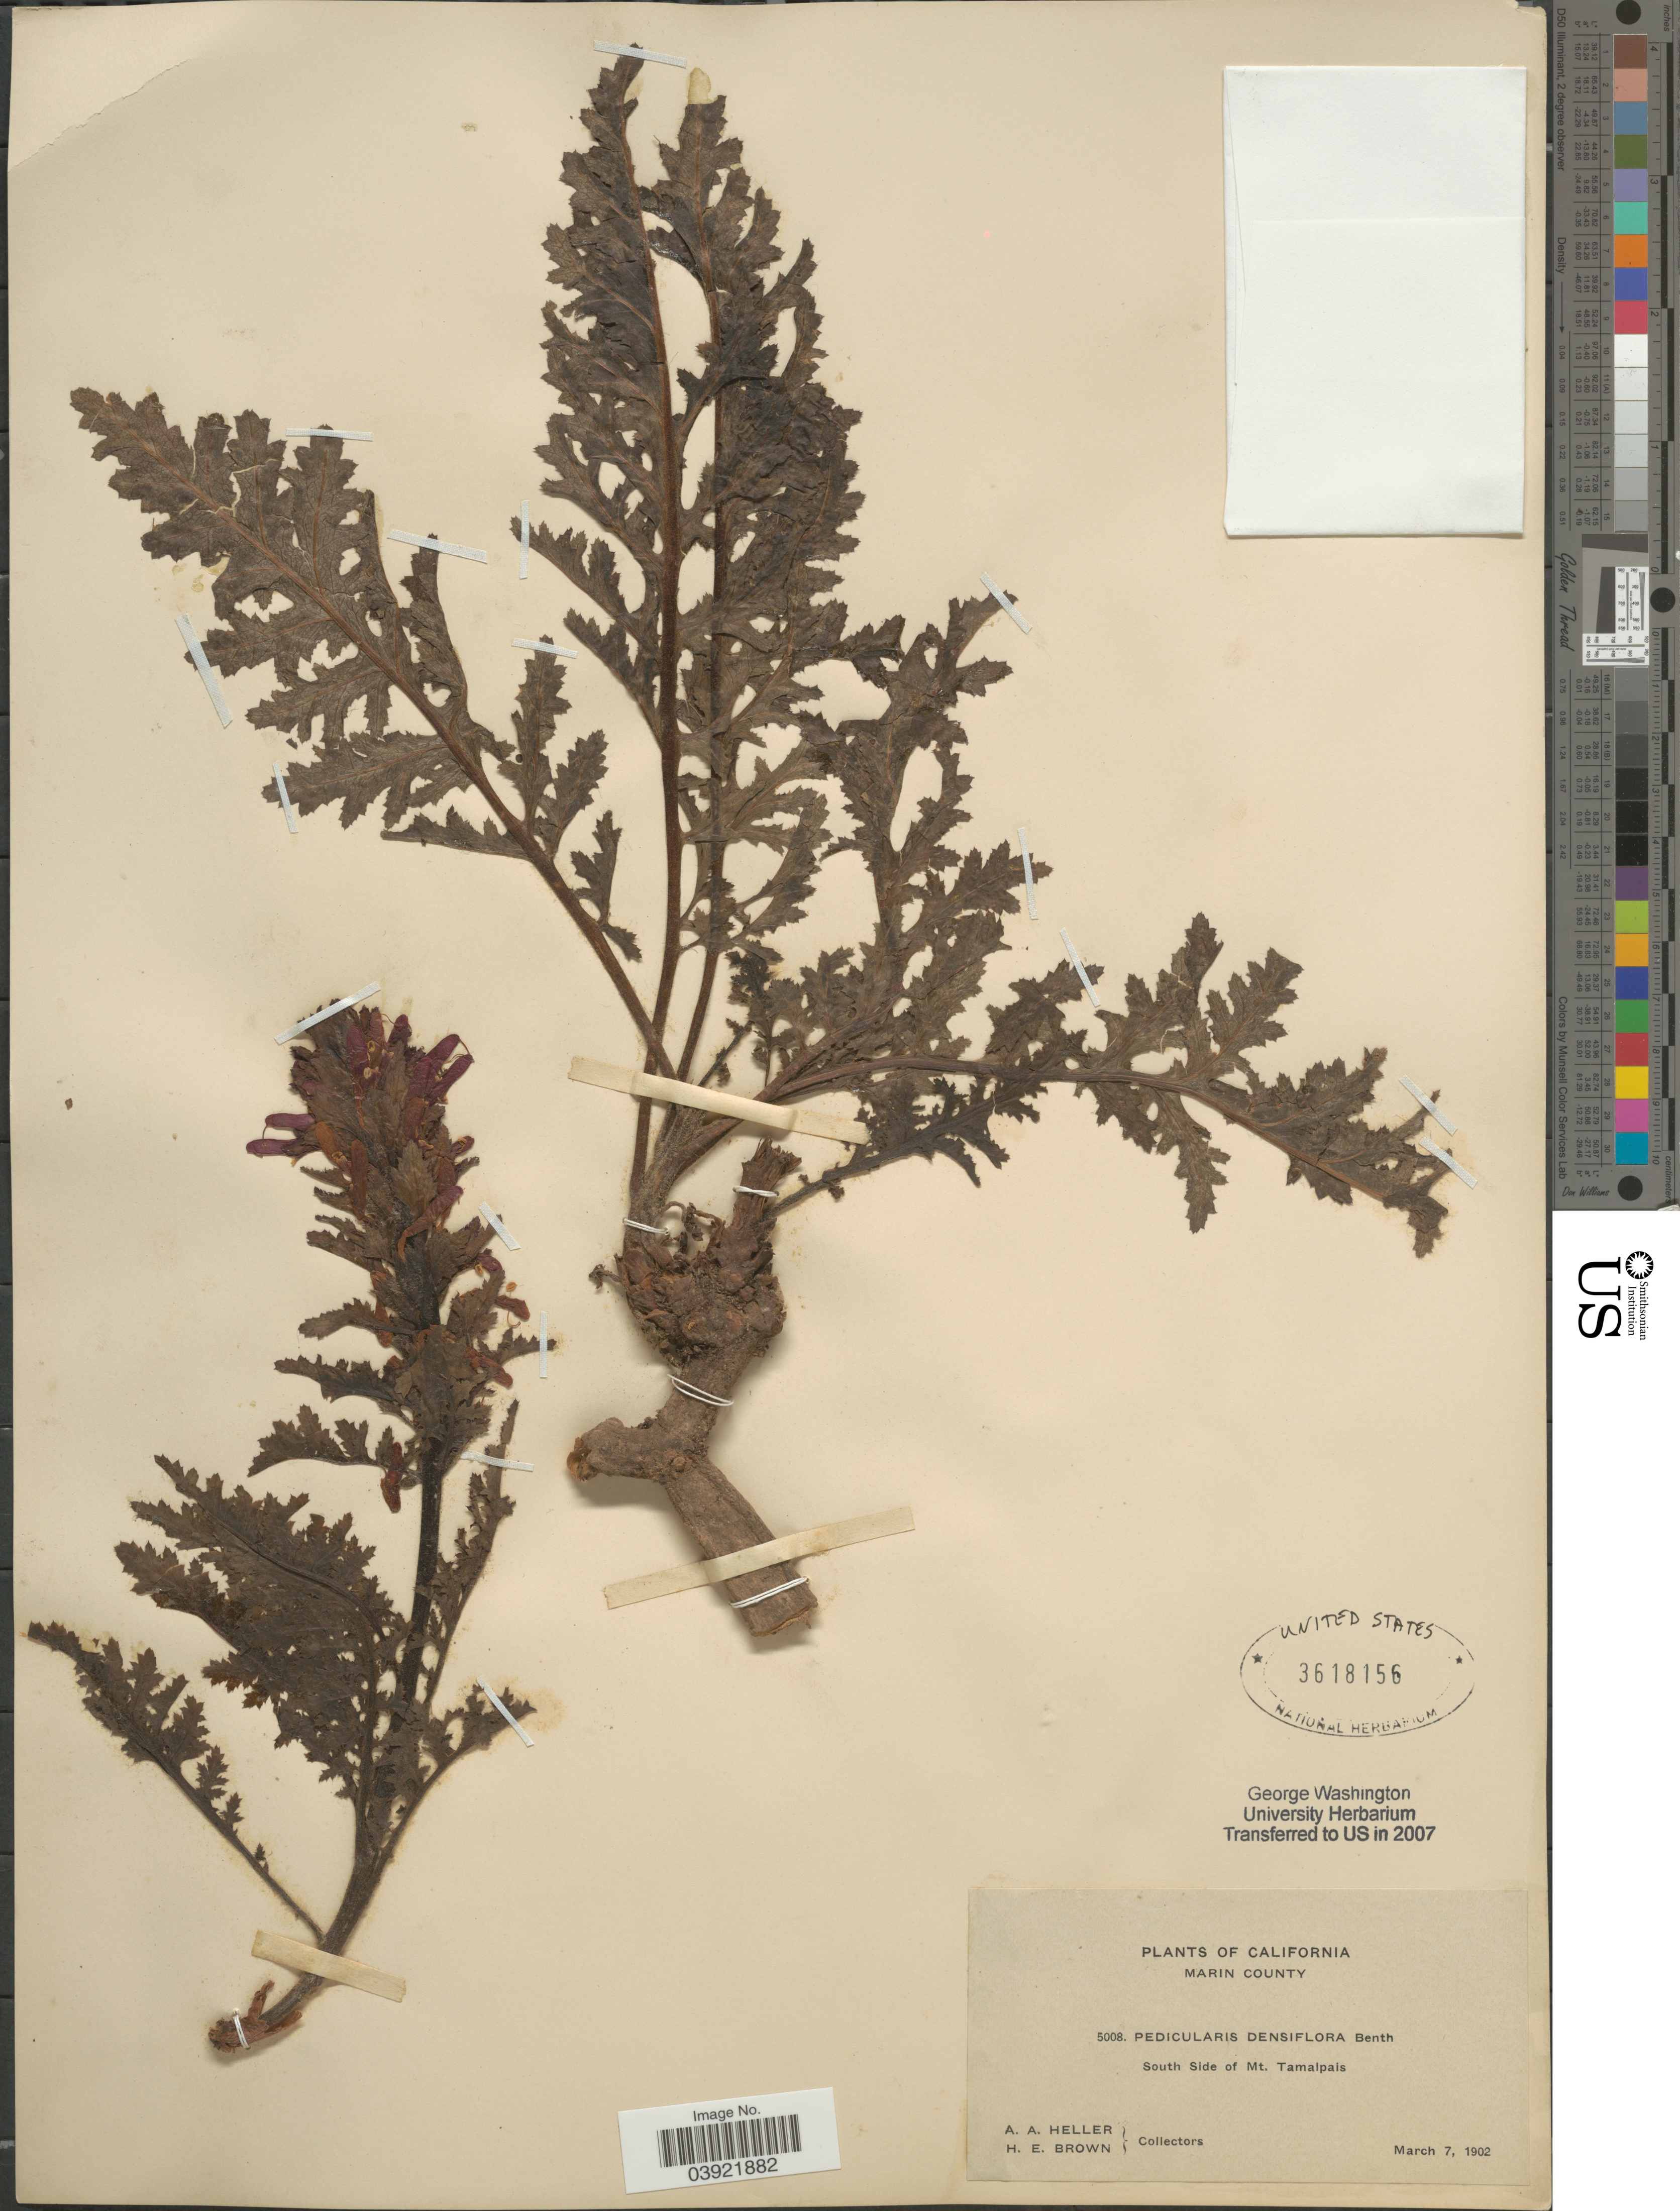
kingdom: Plantae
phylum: Tracheophyta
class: Magnoliopsida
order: Lamiales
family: Orobanchaceae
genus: Pedicularis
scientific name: Pedicularis densiflora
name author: Benth.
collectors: A. A. Heller & H. E. Brown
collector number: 5008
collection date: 1902-03-07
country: United States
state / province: California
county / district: Marin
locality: Marin County. South Side of Mt. Tamalpais.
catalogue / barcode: US 3618156